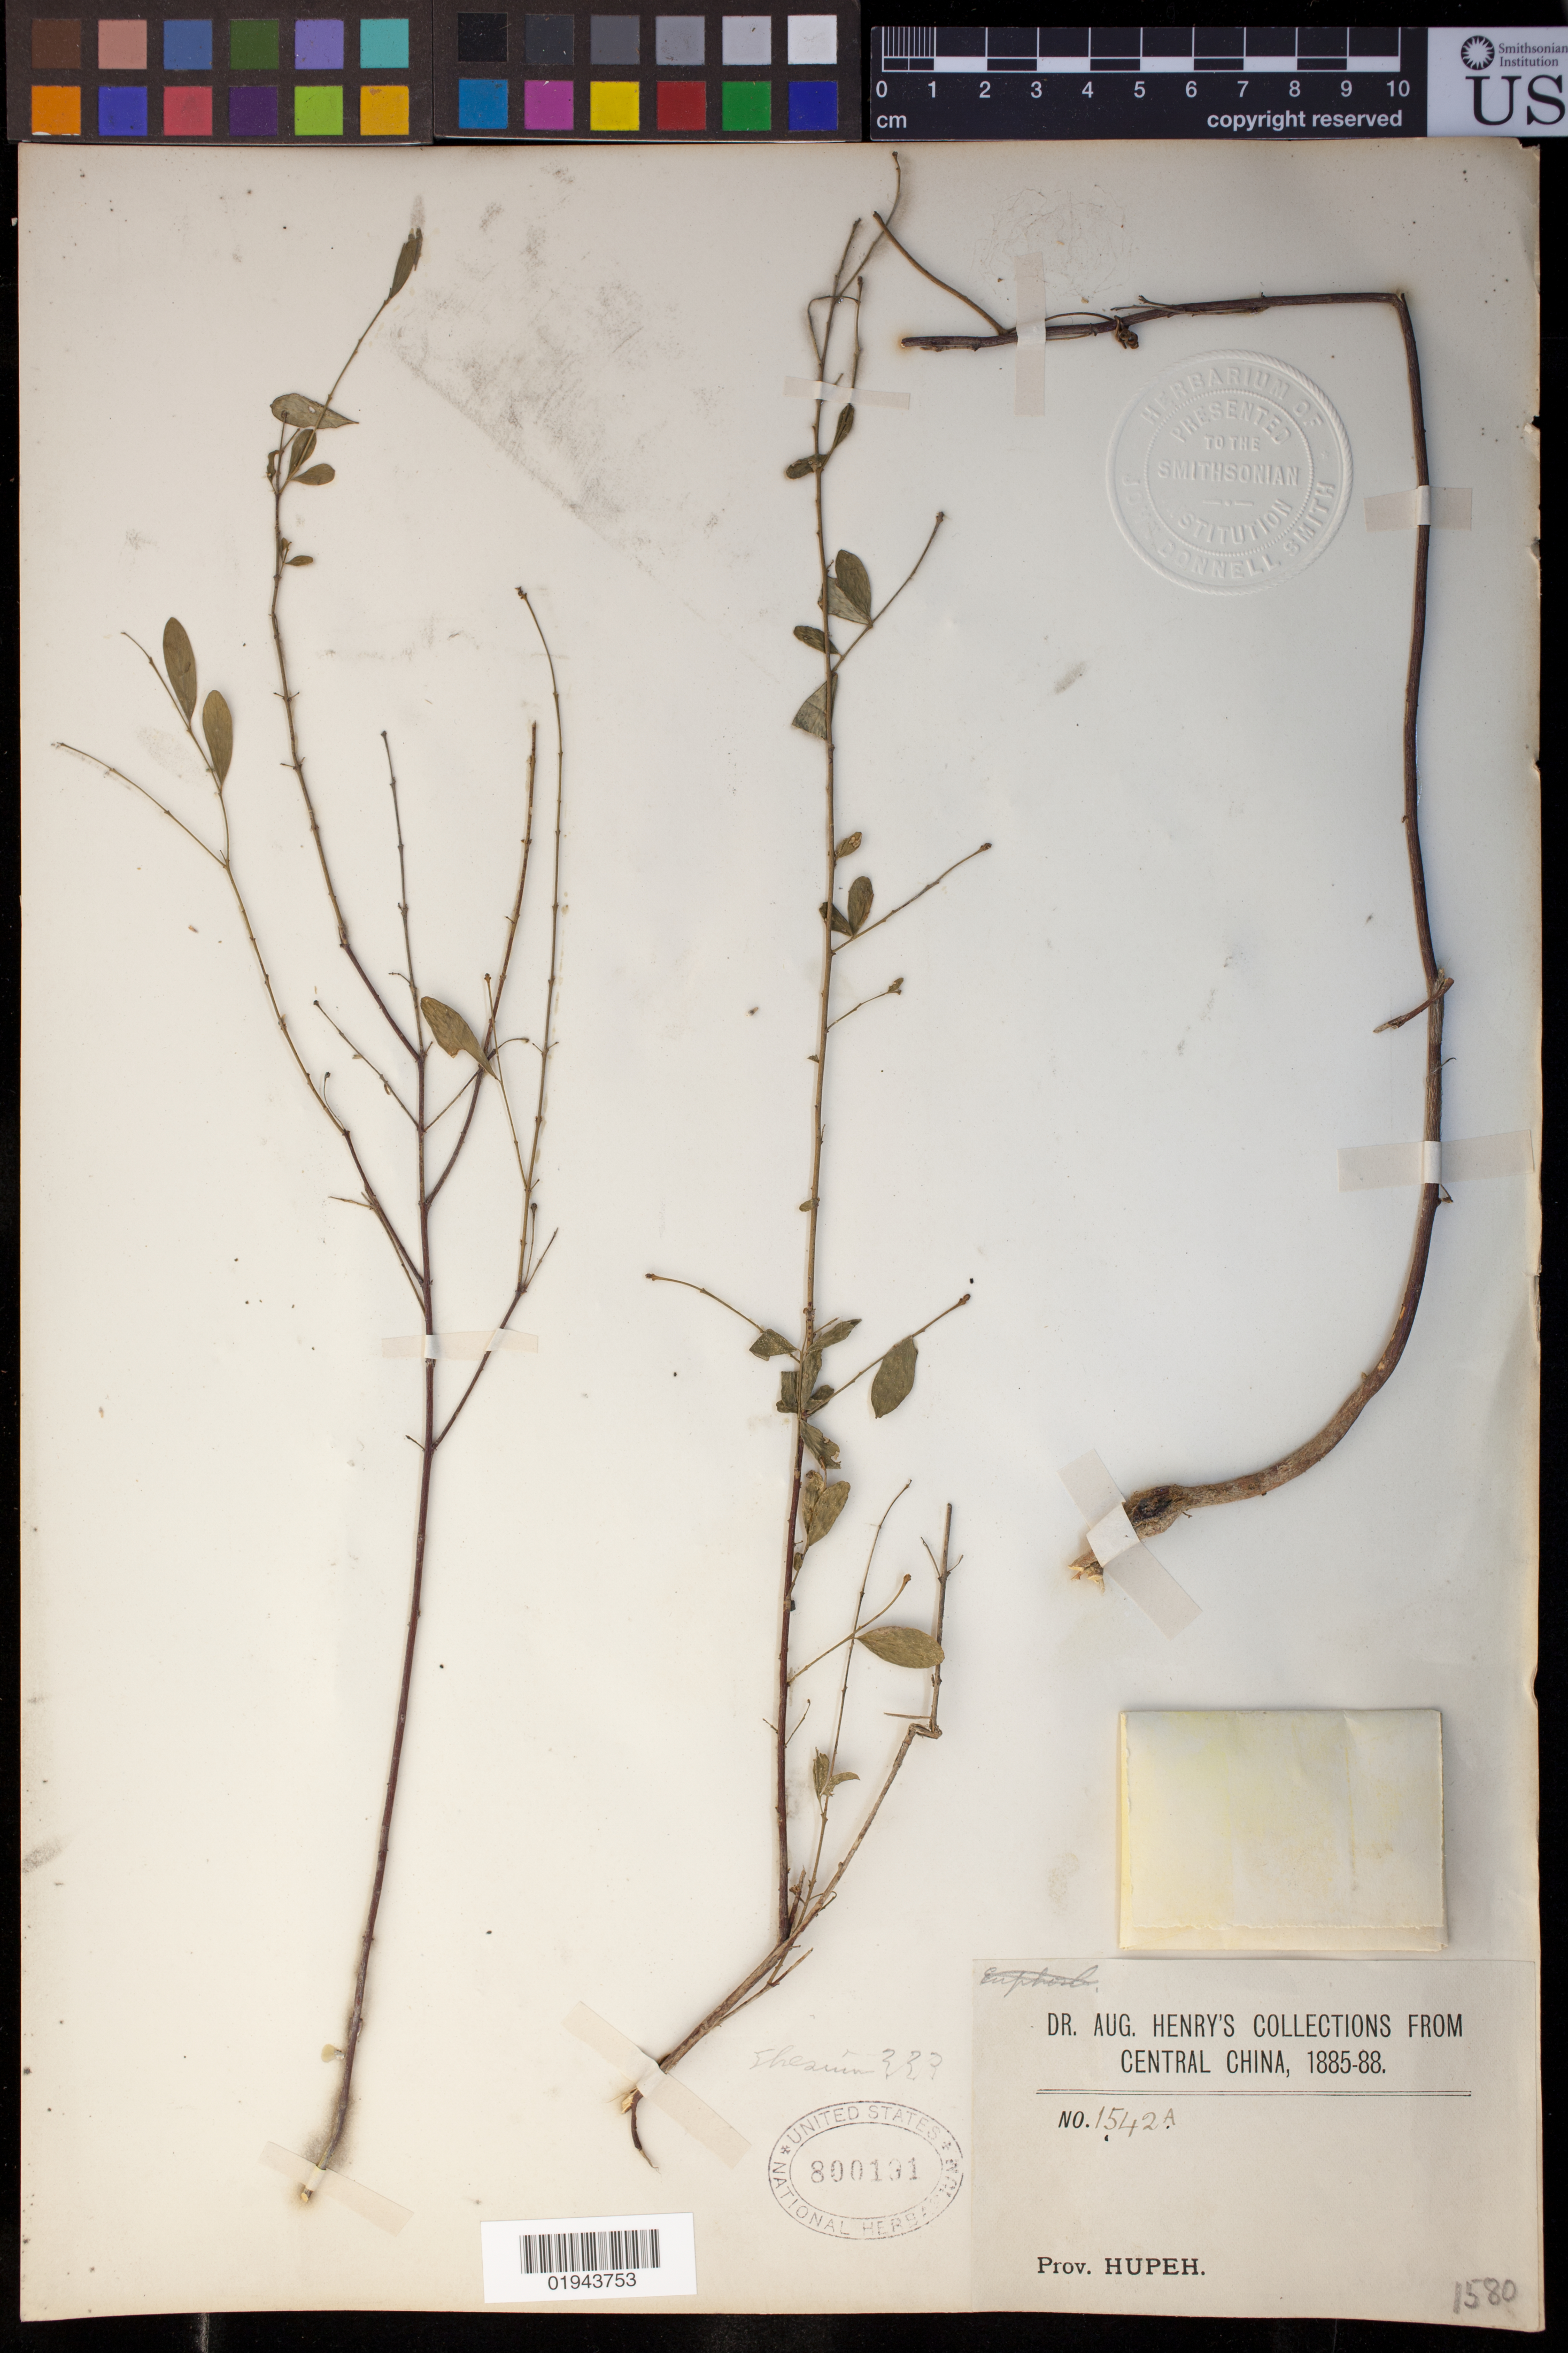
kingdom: Plantae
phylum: Tracheophyta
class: Magnoliopsida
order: Santalales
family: Thesiaceae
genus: Thesium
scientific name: Thesium sp.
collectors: A. Henry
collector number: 1542 A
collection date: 1885/1888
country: China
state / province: Hubei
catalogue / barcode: US 800191